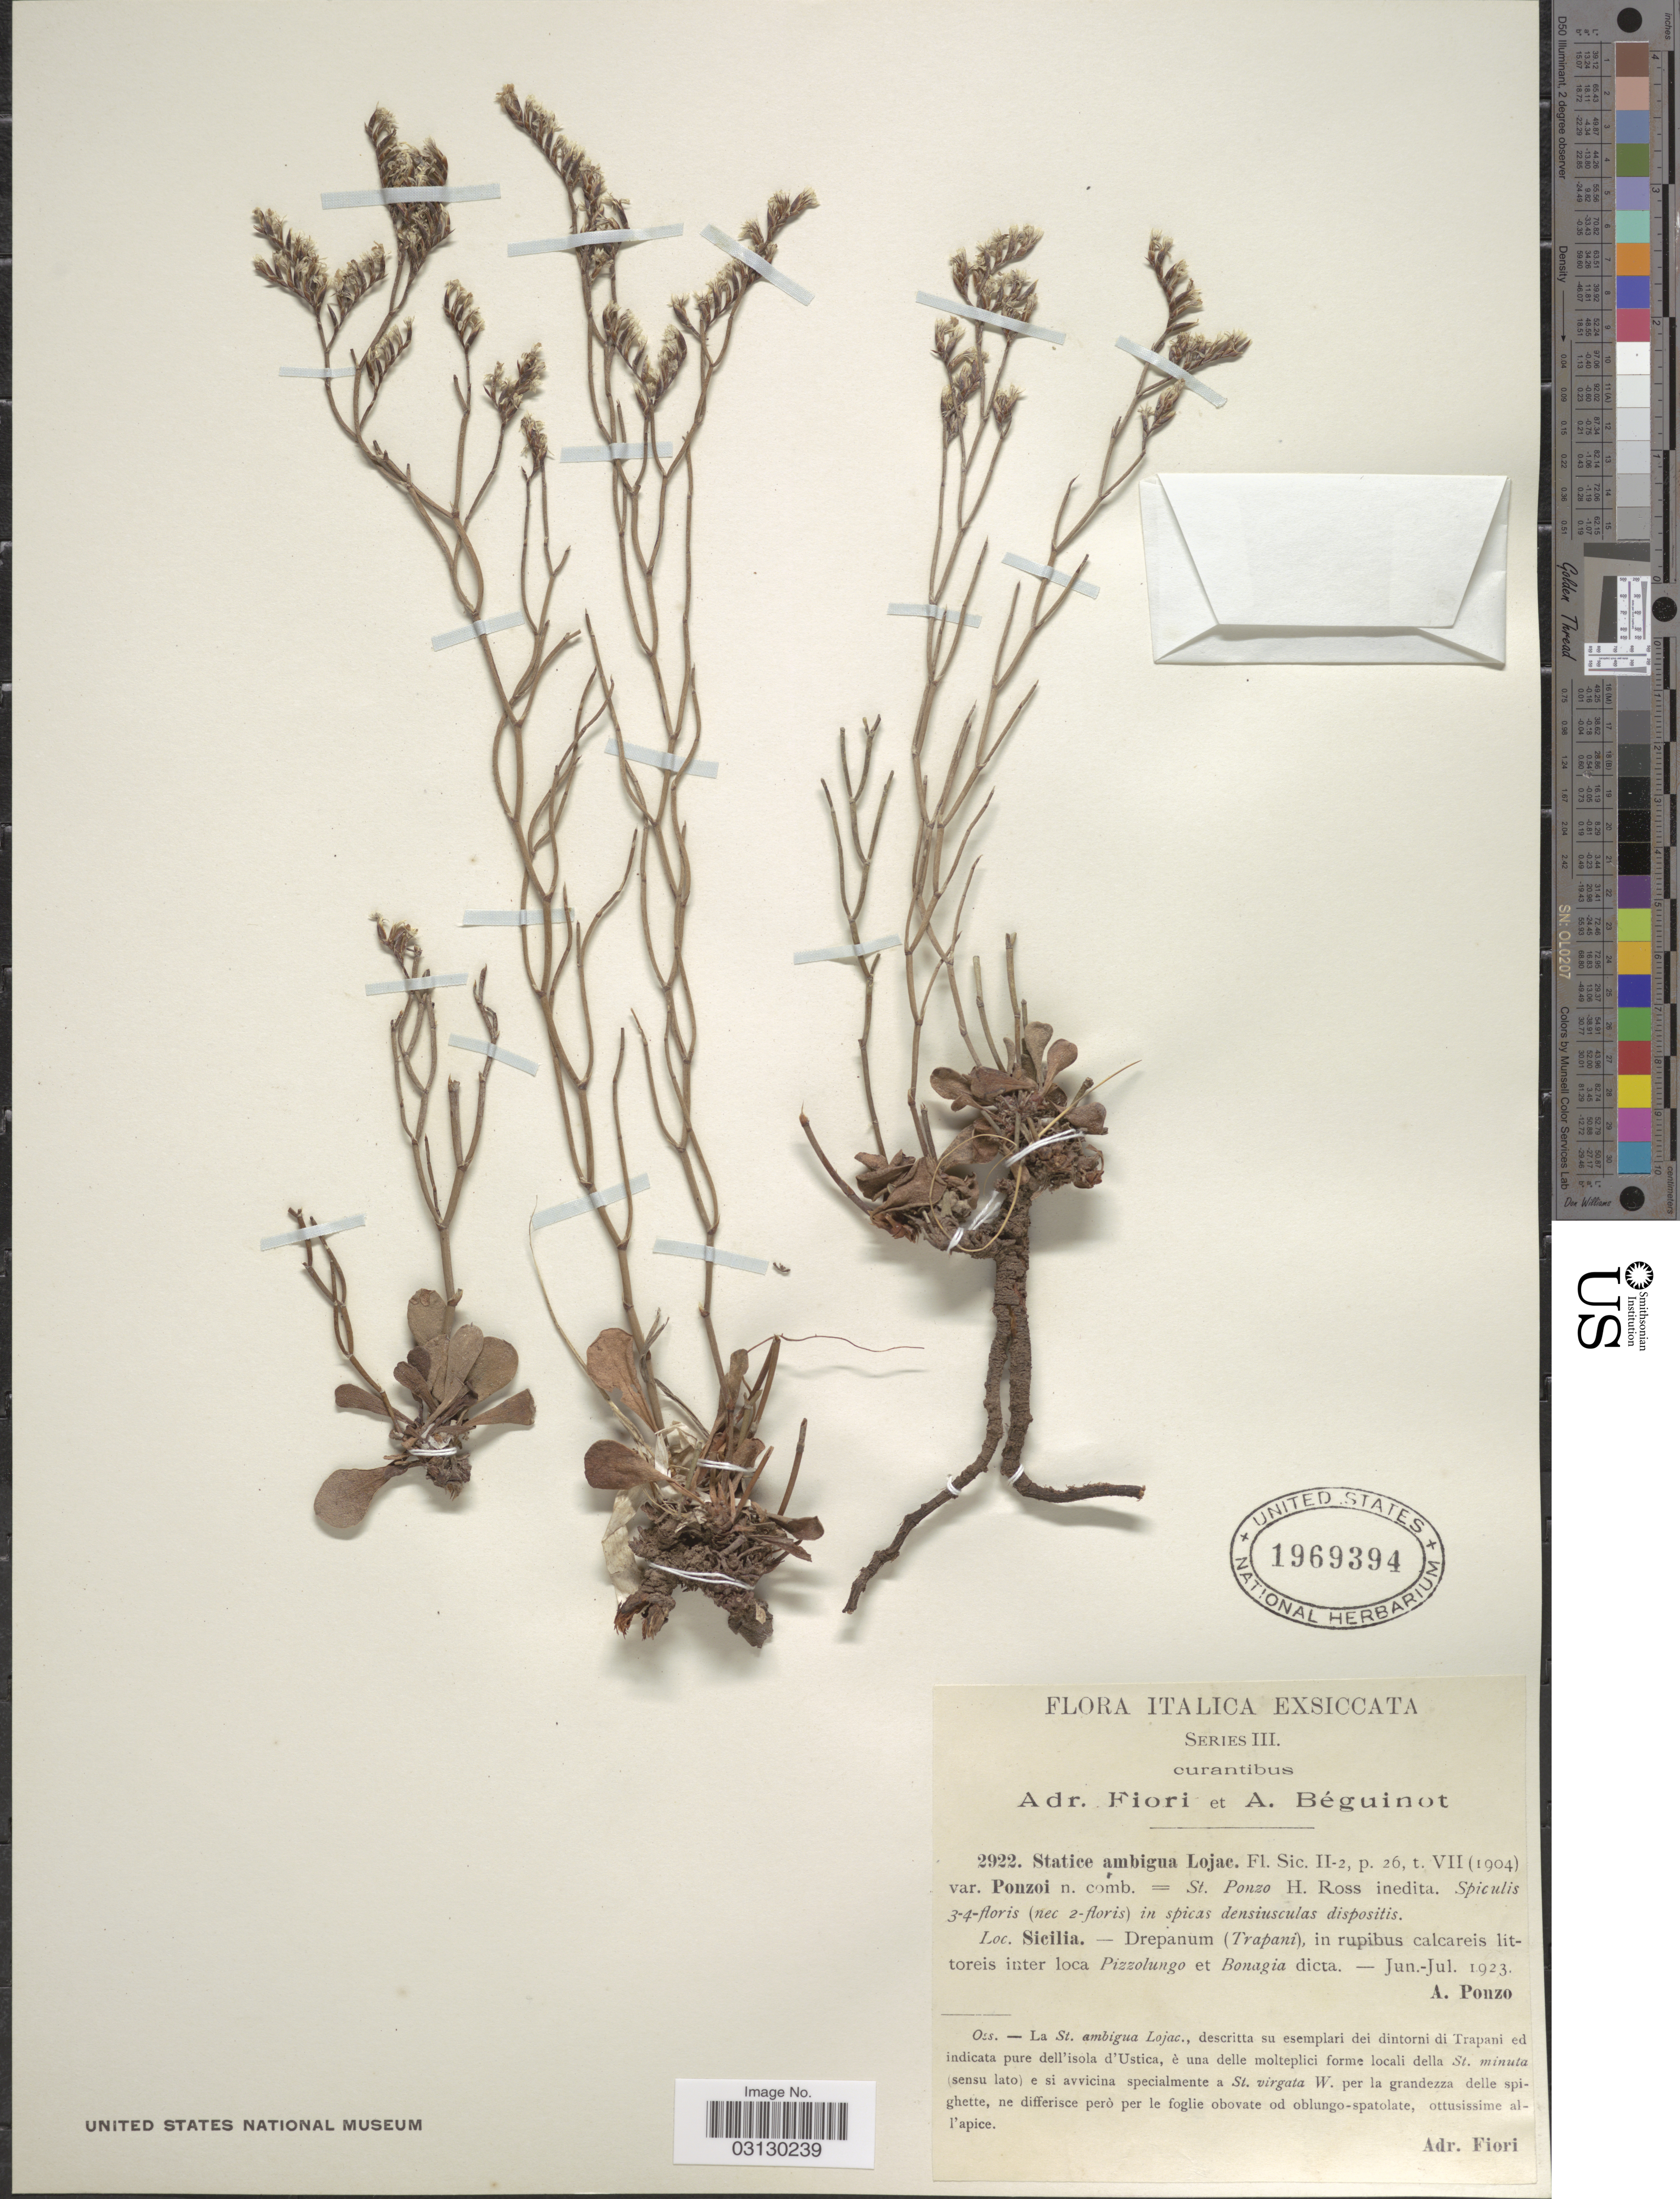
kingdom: Plantae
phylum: Tracheophyta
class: Magnoliopsida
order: Caryophyllales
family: Plumbaginaceae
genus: Limonium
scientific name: Limonium bocconei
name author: (Lojac) Litard.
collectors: A. Ponzo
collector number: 2922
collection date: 1923-06/1923-07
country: Italy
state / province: Siciliana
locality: Sicilia. - Drepanum (Trapani), in rupibus calcareis littoreis inter loca Pizzolungo et Bonagia dicta.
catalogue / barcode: US 1969394